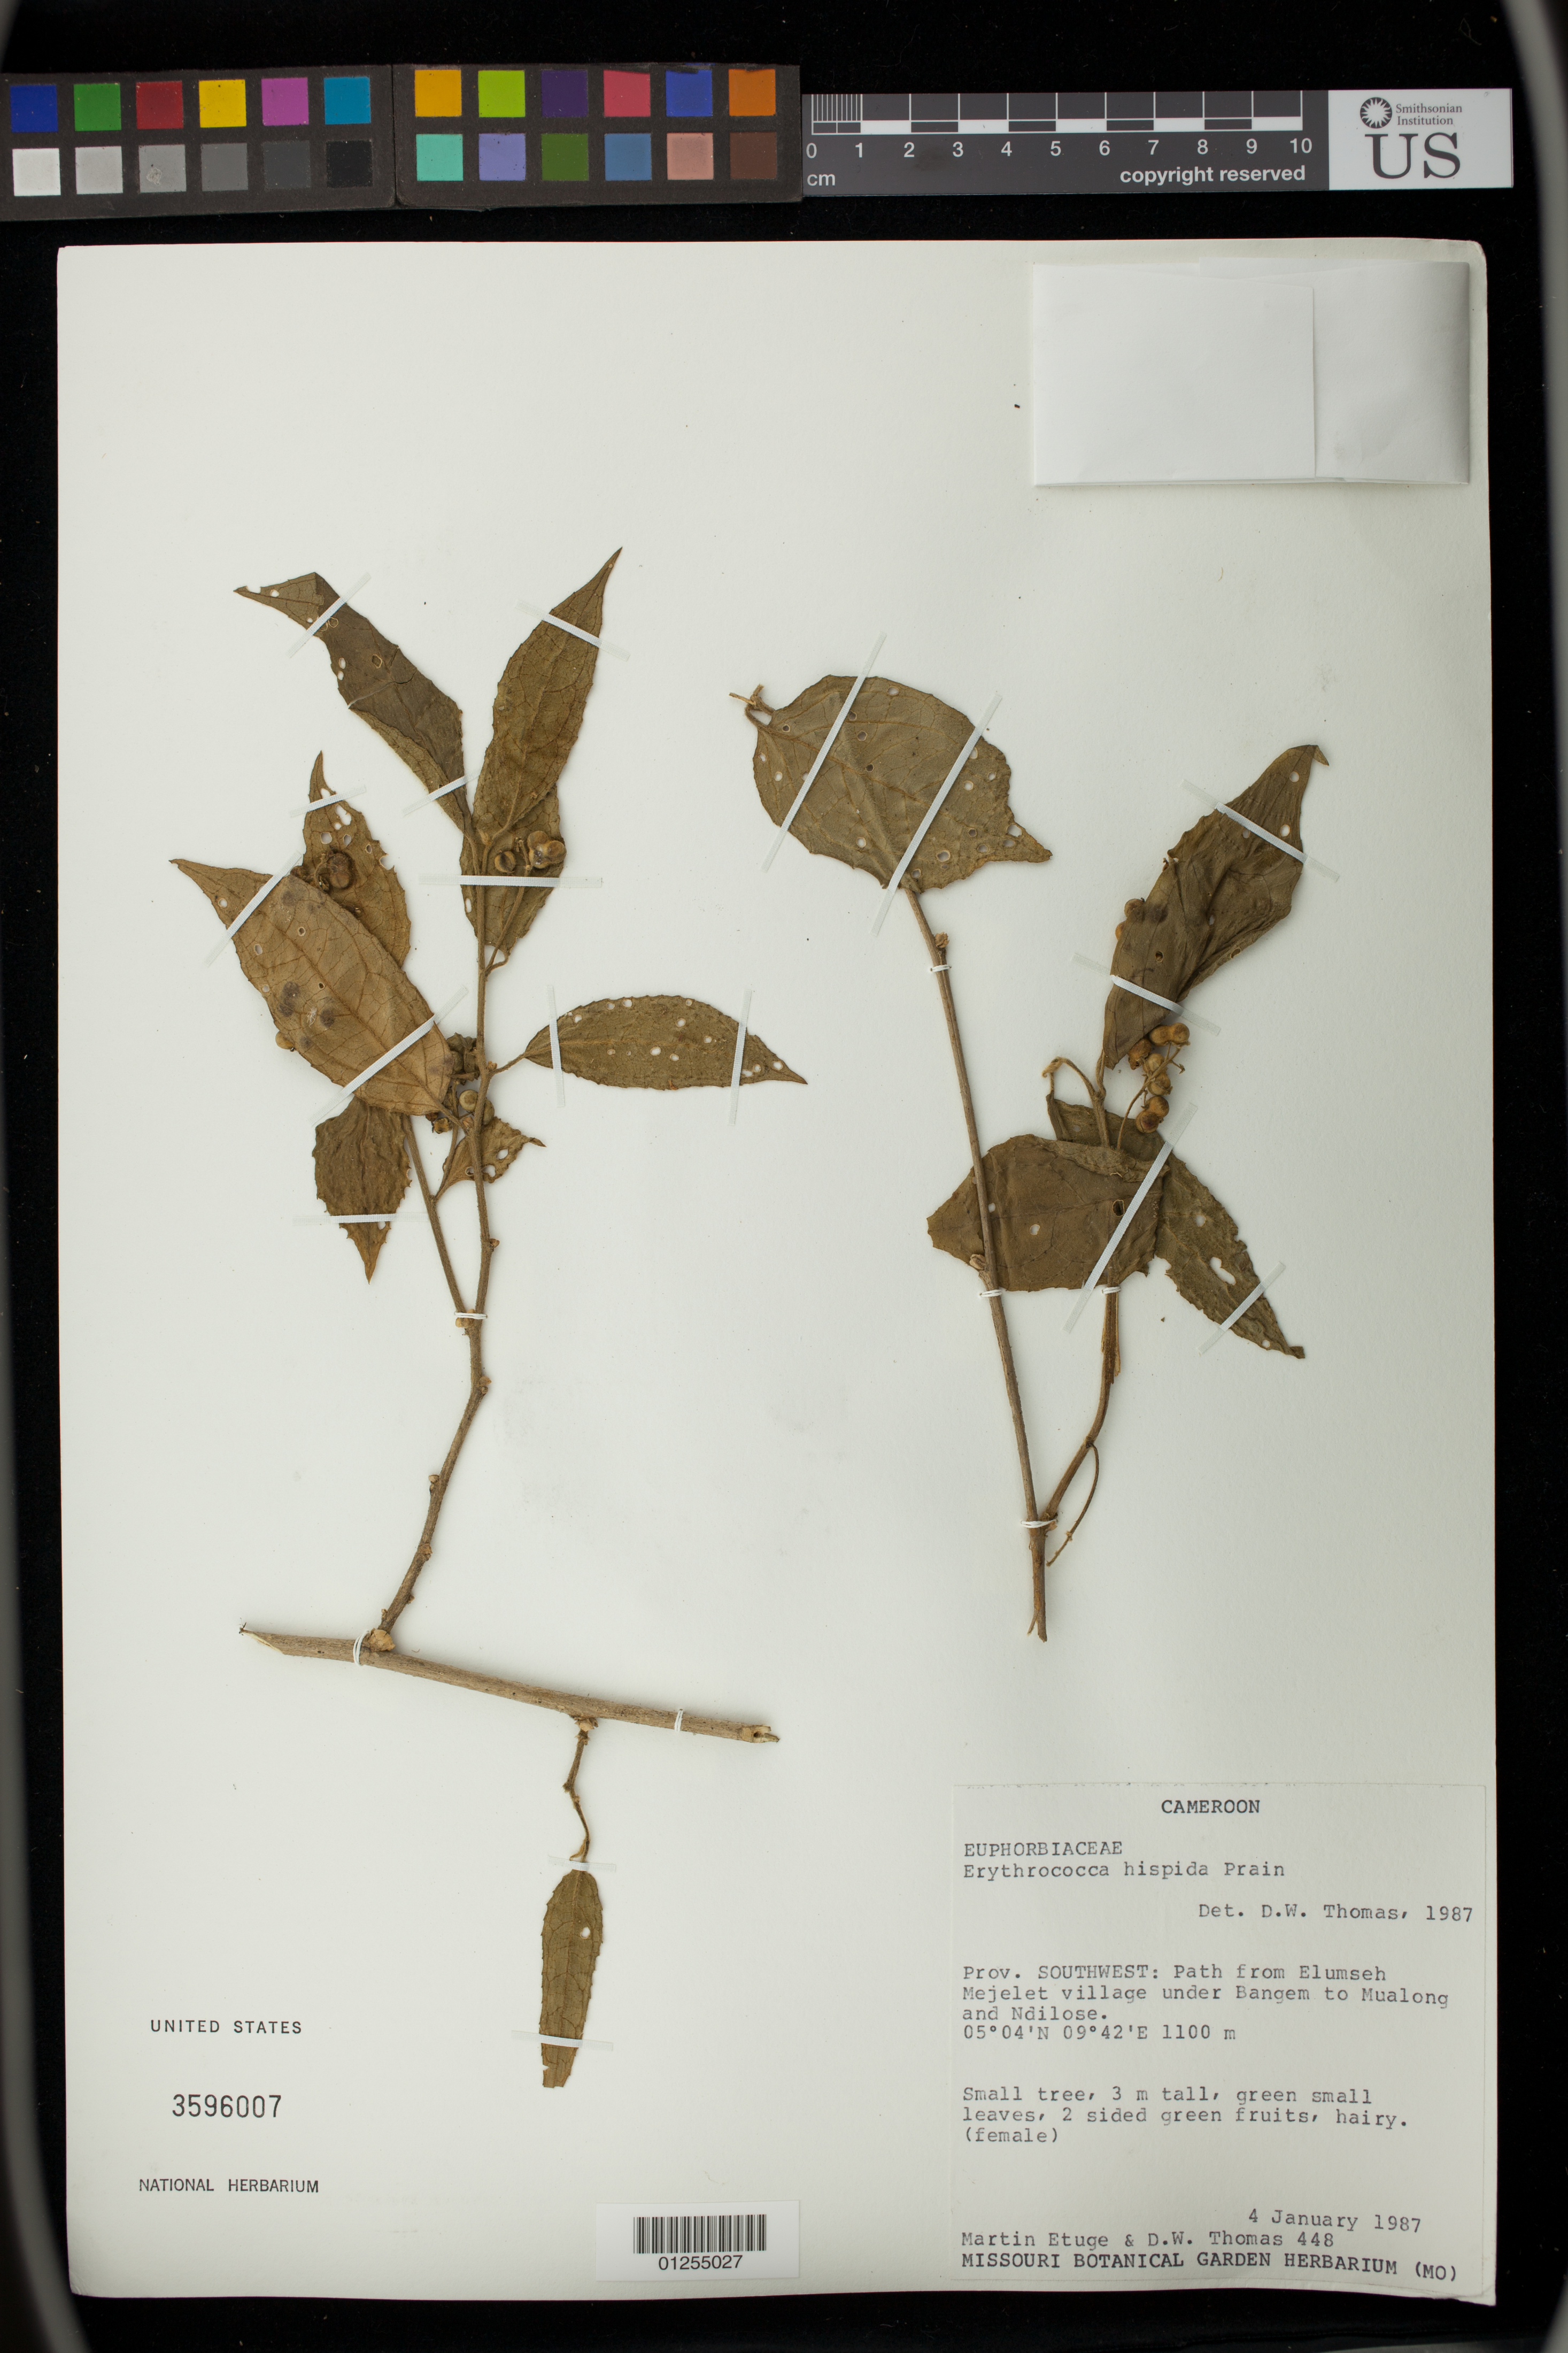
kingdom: Plantae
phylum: Tracheophyta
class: Magnoliopsida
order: Malpighiales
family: Euphorbiaceae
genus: Erythrococca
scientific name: Erythrococca hispida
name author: (Pax) Prain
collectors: D. W. Thomas & M. Etuge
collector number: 448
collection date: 1987-02-04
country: Cameroon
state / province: Sud-Ouest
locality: Path from Elumseh Mejelet village under Bangem to Mualong and Ndilose.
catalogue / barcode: US 3596007